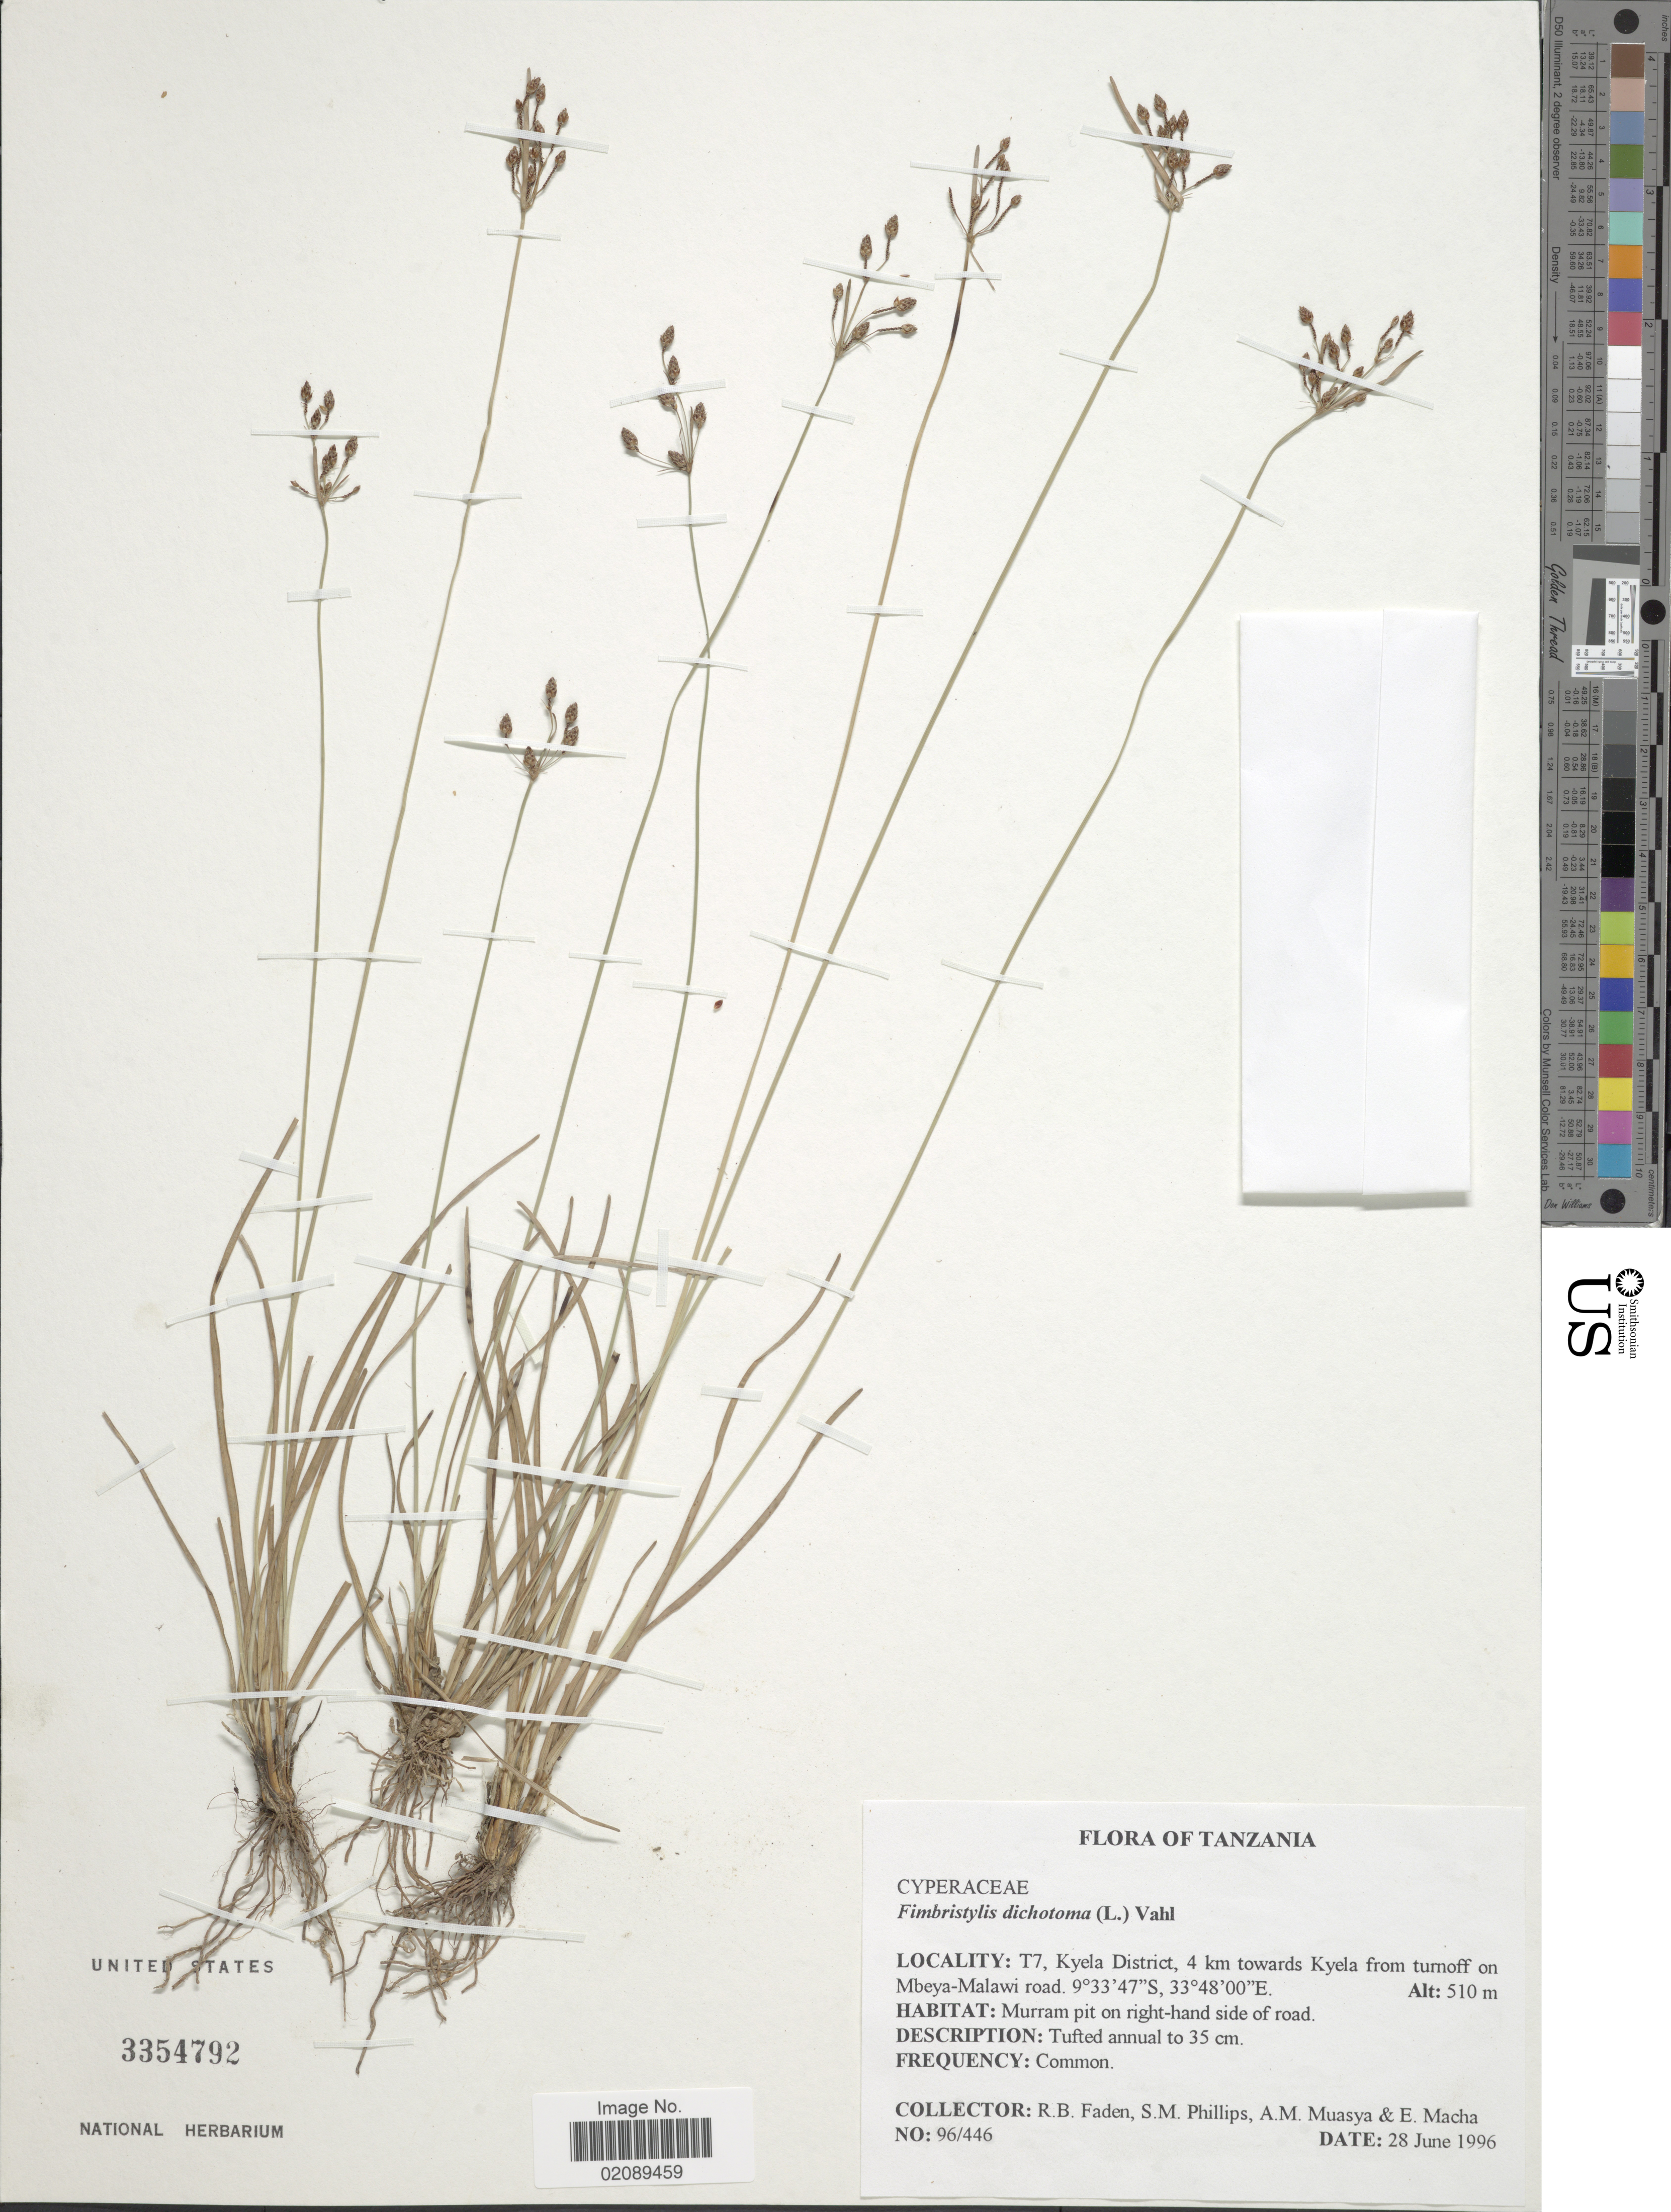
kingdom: Plantae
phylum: Tracheophyta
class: Liliopsida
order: Poales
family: Cyperaceae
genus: Fimbristylis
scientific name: Fimbristylis dichotoma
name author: (L.) Vahl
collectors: R. B. Faden, S. M. Phillips, A. Muasya & E. Macha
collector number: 96/446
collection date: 1996-06-28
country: Tanzania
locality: T7, Kyela District, 4 km rtowards Kyela from turnoff on Mbeya-Malawi road, murram pit on right-hand side of road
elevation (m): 510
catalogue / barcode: US 3354792